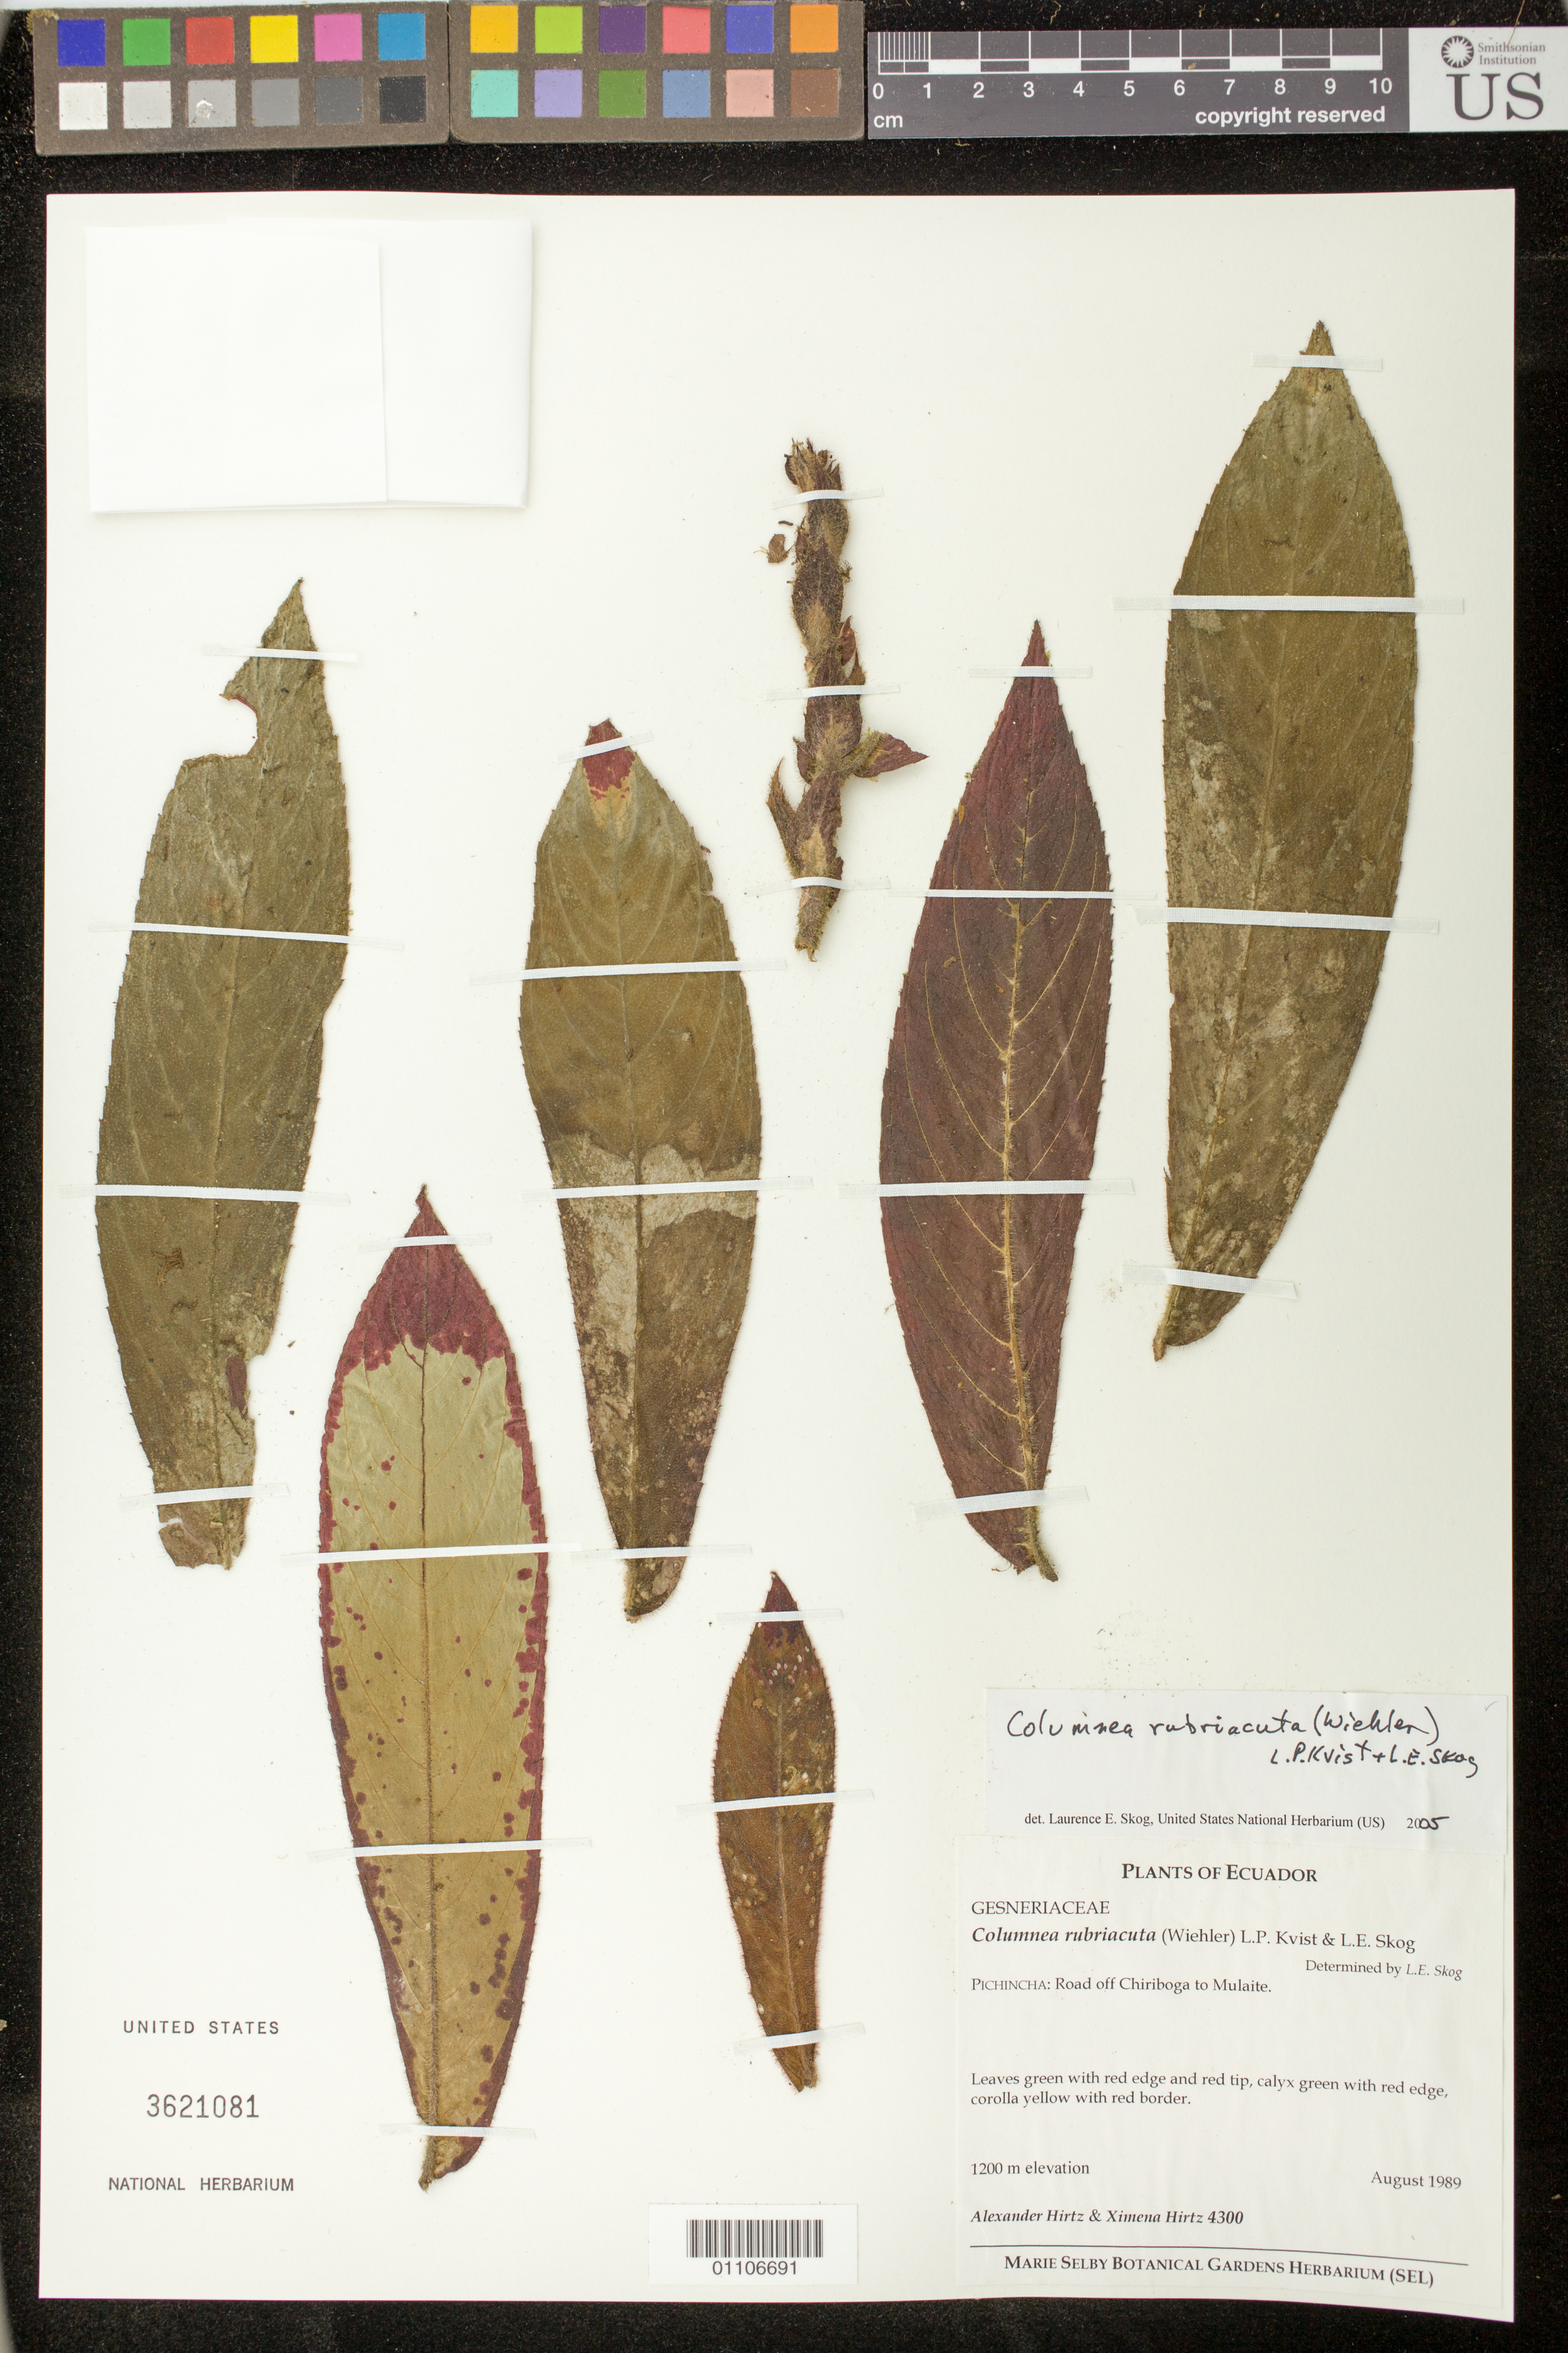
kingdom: Plantae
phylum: Tracheophyta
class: Magnoliopsida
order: Lamiales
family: Gesneriaceae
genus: Columnea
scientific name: Columnea rubriacuta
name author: (Wiehler) L.P. Kvist & L.E. Skog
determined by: Skog, Laurence E.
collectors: A. Hirtz & X. Hirtz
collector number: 4300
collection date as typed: Aug 1989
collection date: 1989-08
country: Ecuador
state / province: Pichincha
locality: Road off Chiriboga to Mulaite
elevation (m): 1200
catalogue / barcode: US 3621081